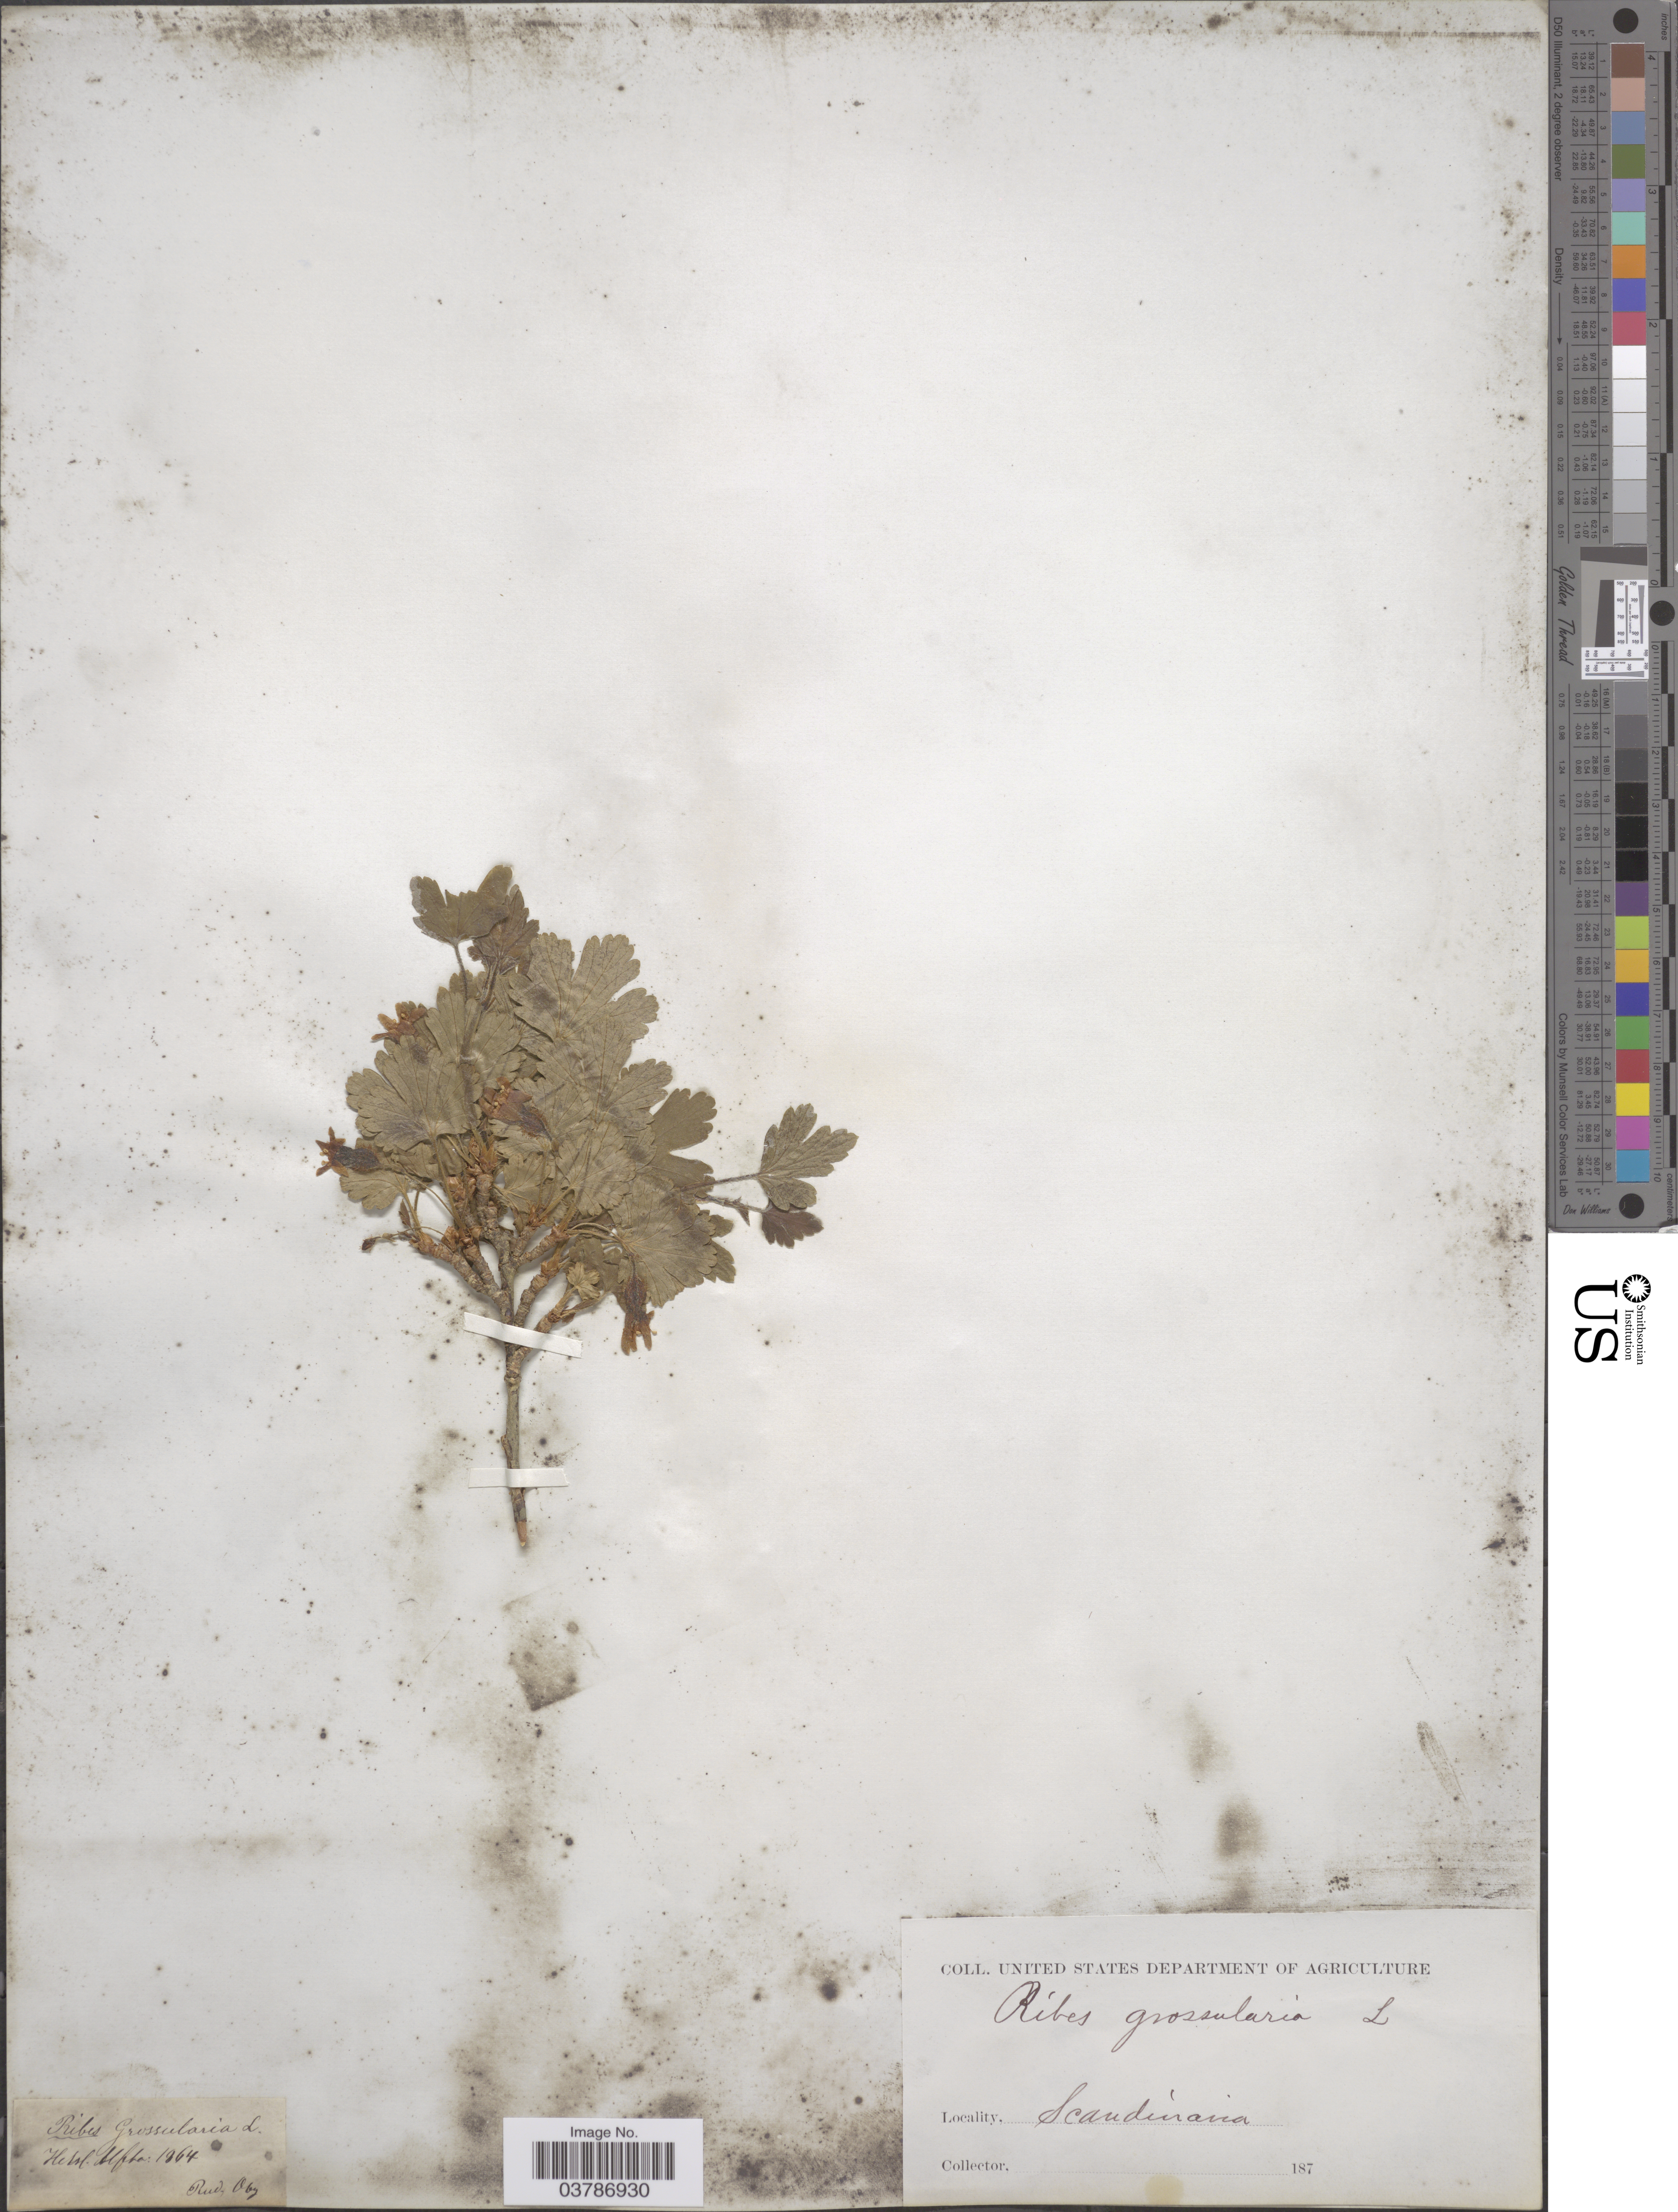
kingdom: Plantae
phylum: Tracheophyta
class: Magnoliopsida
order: Saxifragales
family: Grossulariaceae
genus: Ribes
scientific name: Ribes uva-crispa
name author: L.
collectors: R. Obg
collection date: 1864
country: Sweden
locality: Scandinavia. Helel. Alfta.